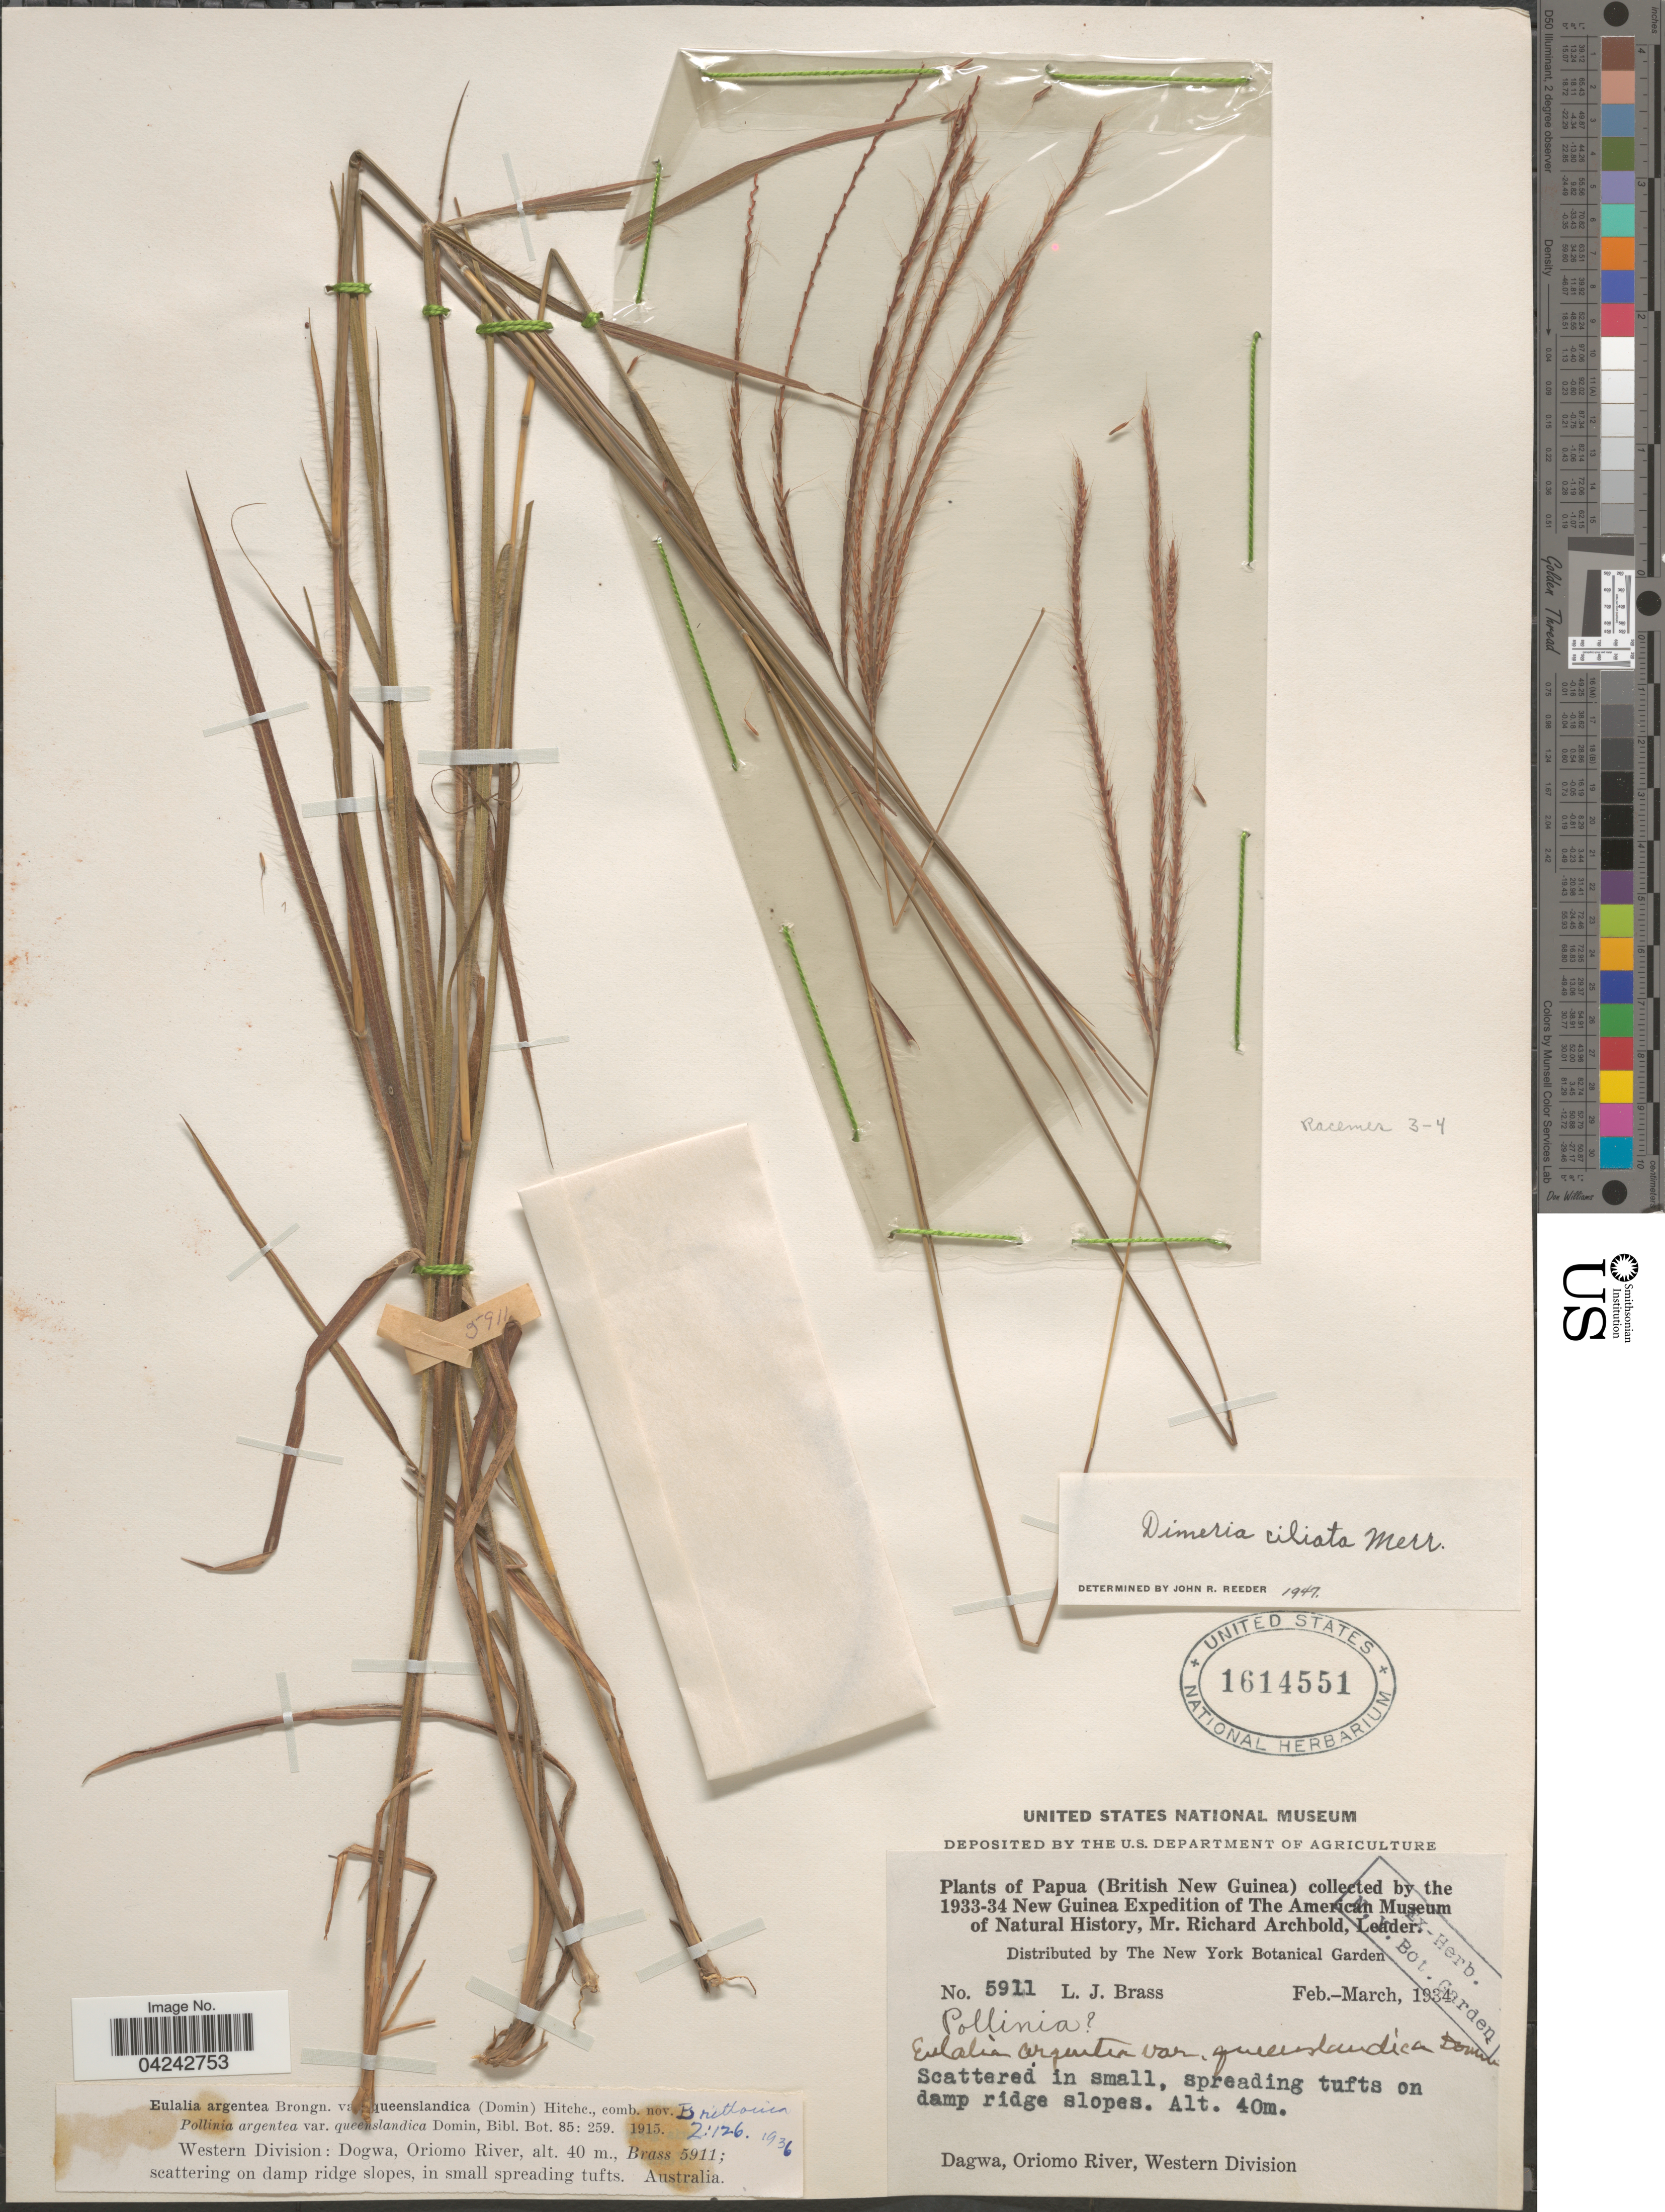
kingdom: Plantae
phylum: Tracheophyta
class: Liliopsida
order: Poales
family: Poaceae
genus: Dimeria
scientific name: Dimeria chloridiformis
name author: (Gaudich.) Schum. & Lauterb.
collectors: L. J. Brass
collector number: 5911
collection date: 1934-02/1934-03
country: Papua New Guinea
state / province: Manus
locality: Papua (British New Guinea). The 1933-34 New Guinea Expedition of The American Museum of Natural History. Dagwa, Oriomo River, Western Division.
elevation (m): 40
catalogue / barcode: US 1614551